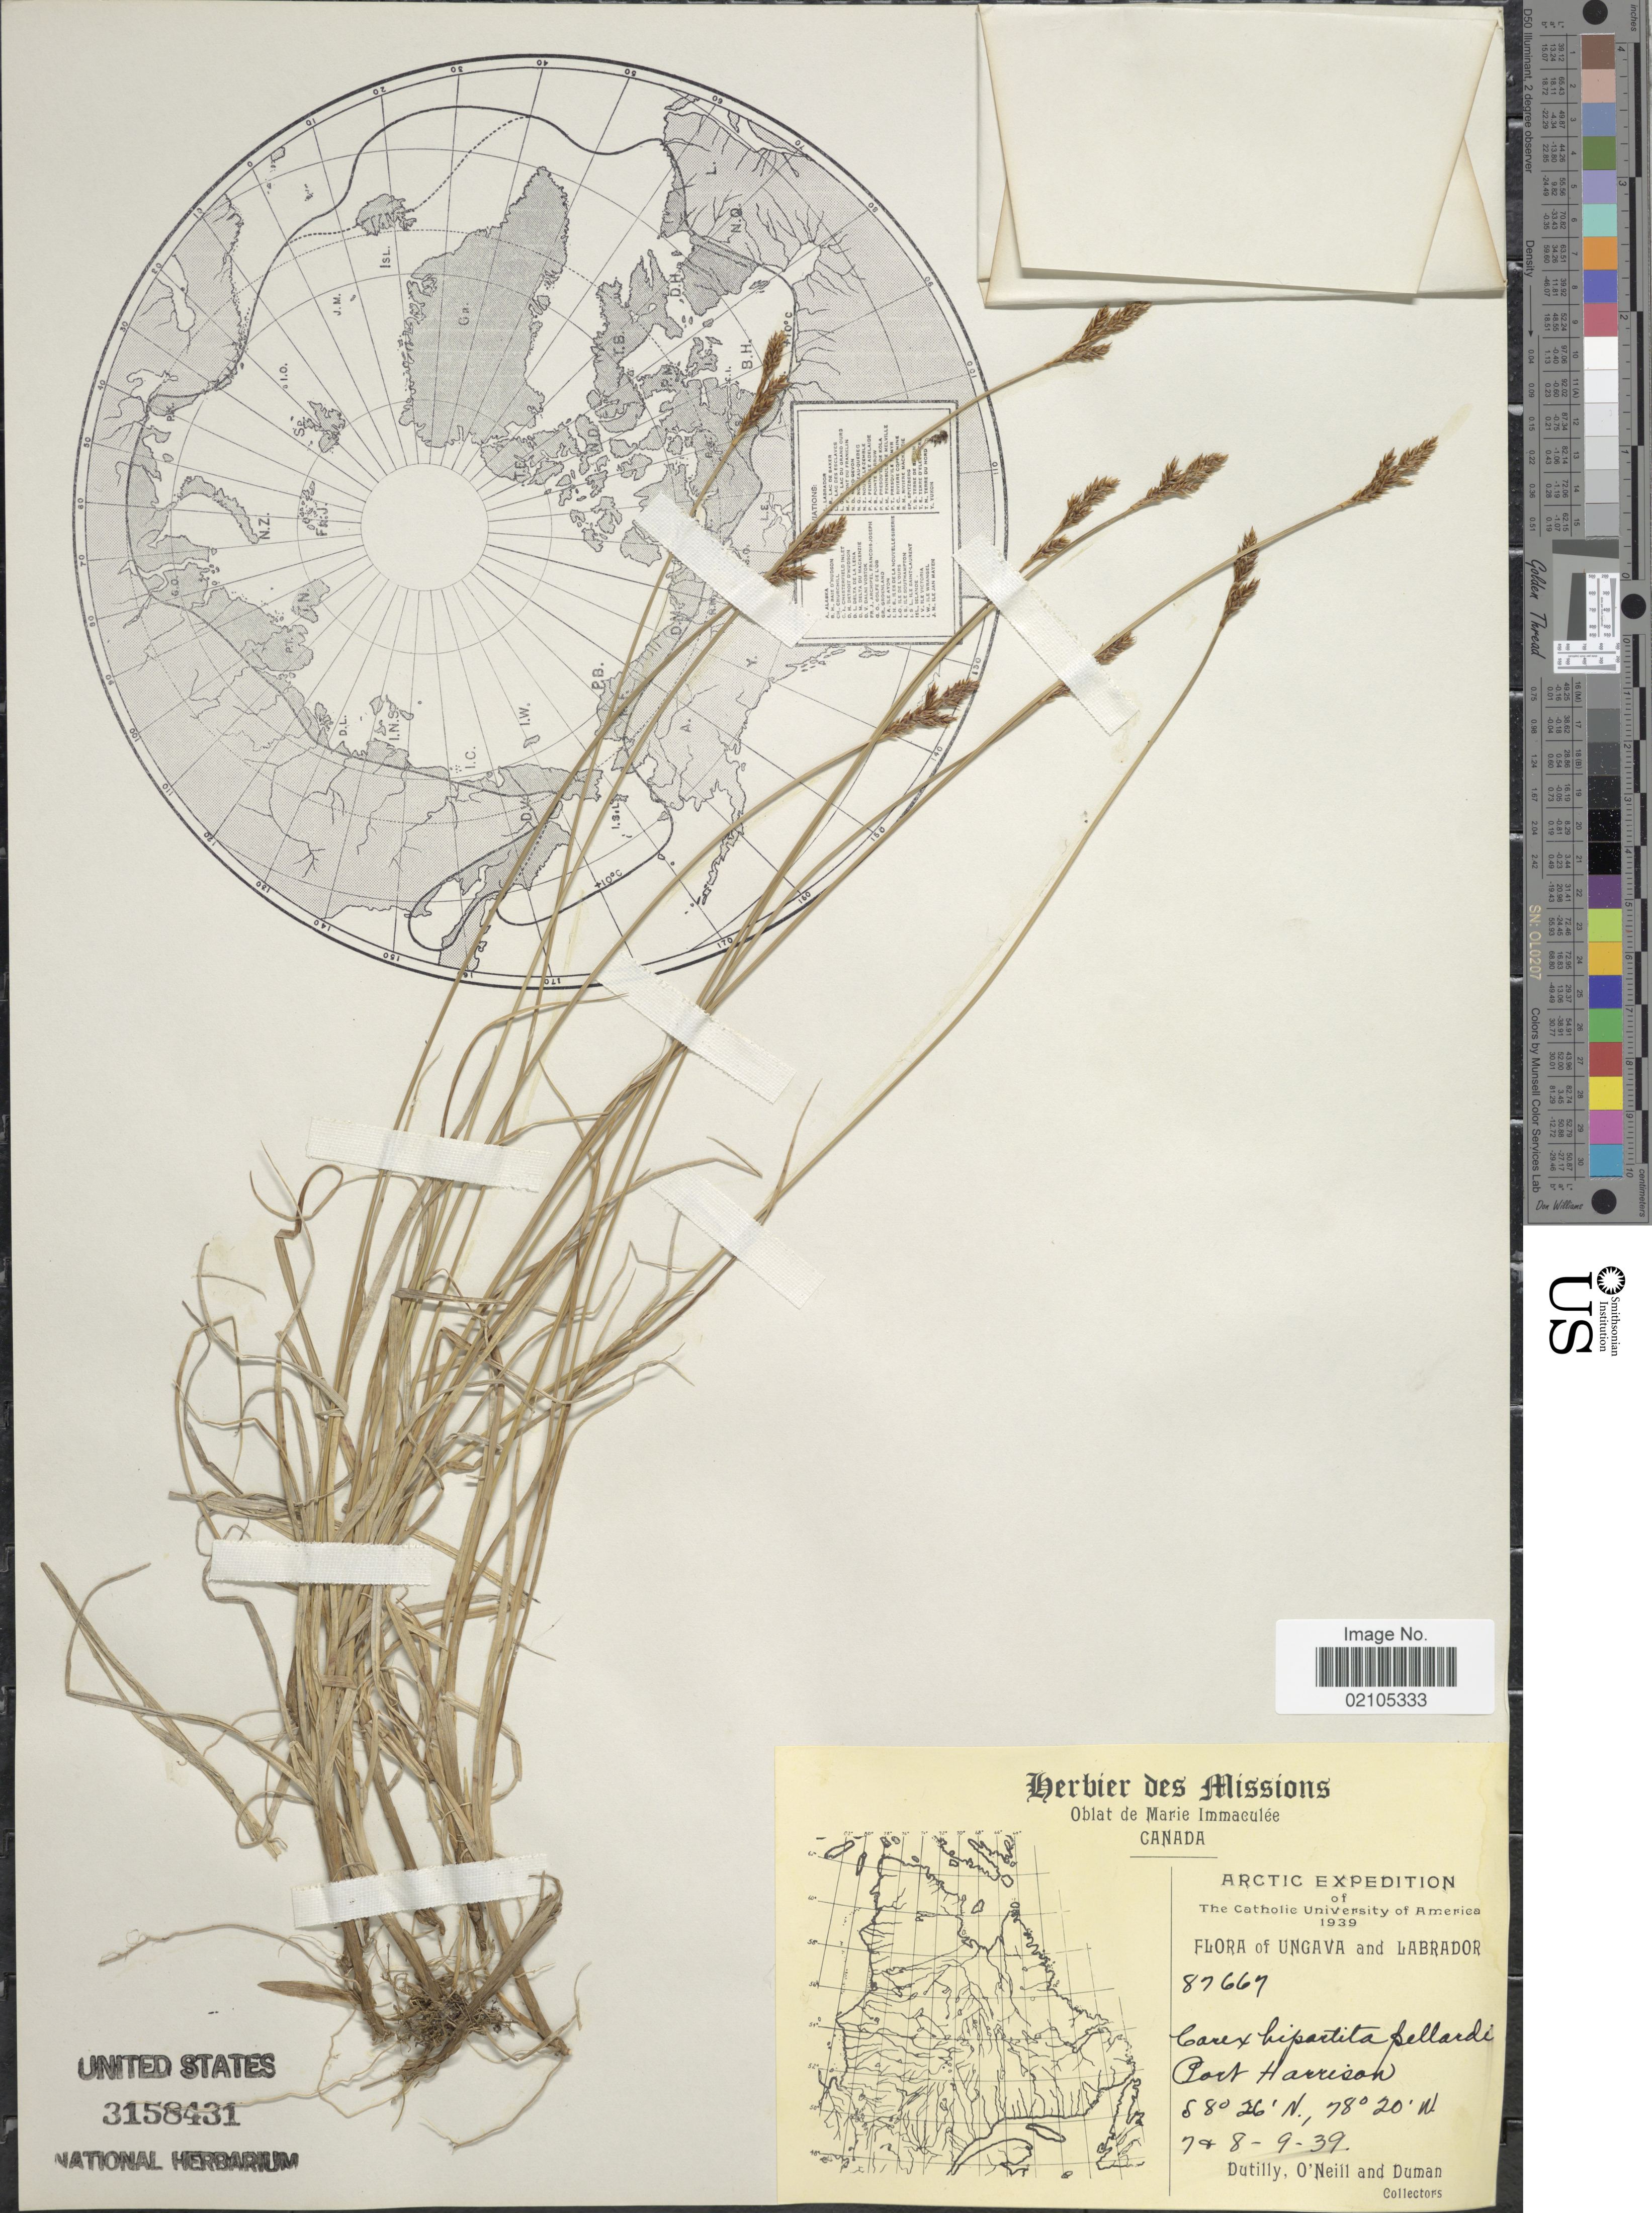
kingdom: Plantae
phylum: Tracheophyta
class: Liliopsida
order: Poales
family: Cyperaceae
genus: Carex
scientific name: Carex lachenalii subsp. lachenalii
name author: Schkuhr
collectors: -. Dutilly, -. O'Neill & -. Duman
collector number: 87667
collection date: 1939-09-07/1939-09-08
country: Canada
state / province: Newfoundland and Labrador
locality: Arctic, Ungave and Labrador. Port Harrison.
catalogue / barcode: US 3158431